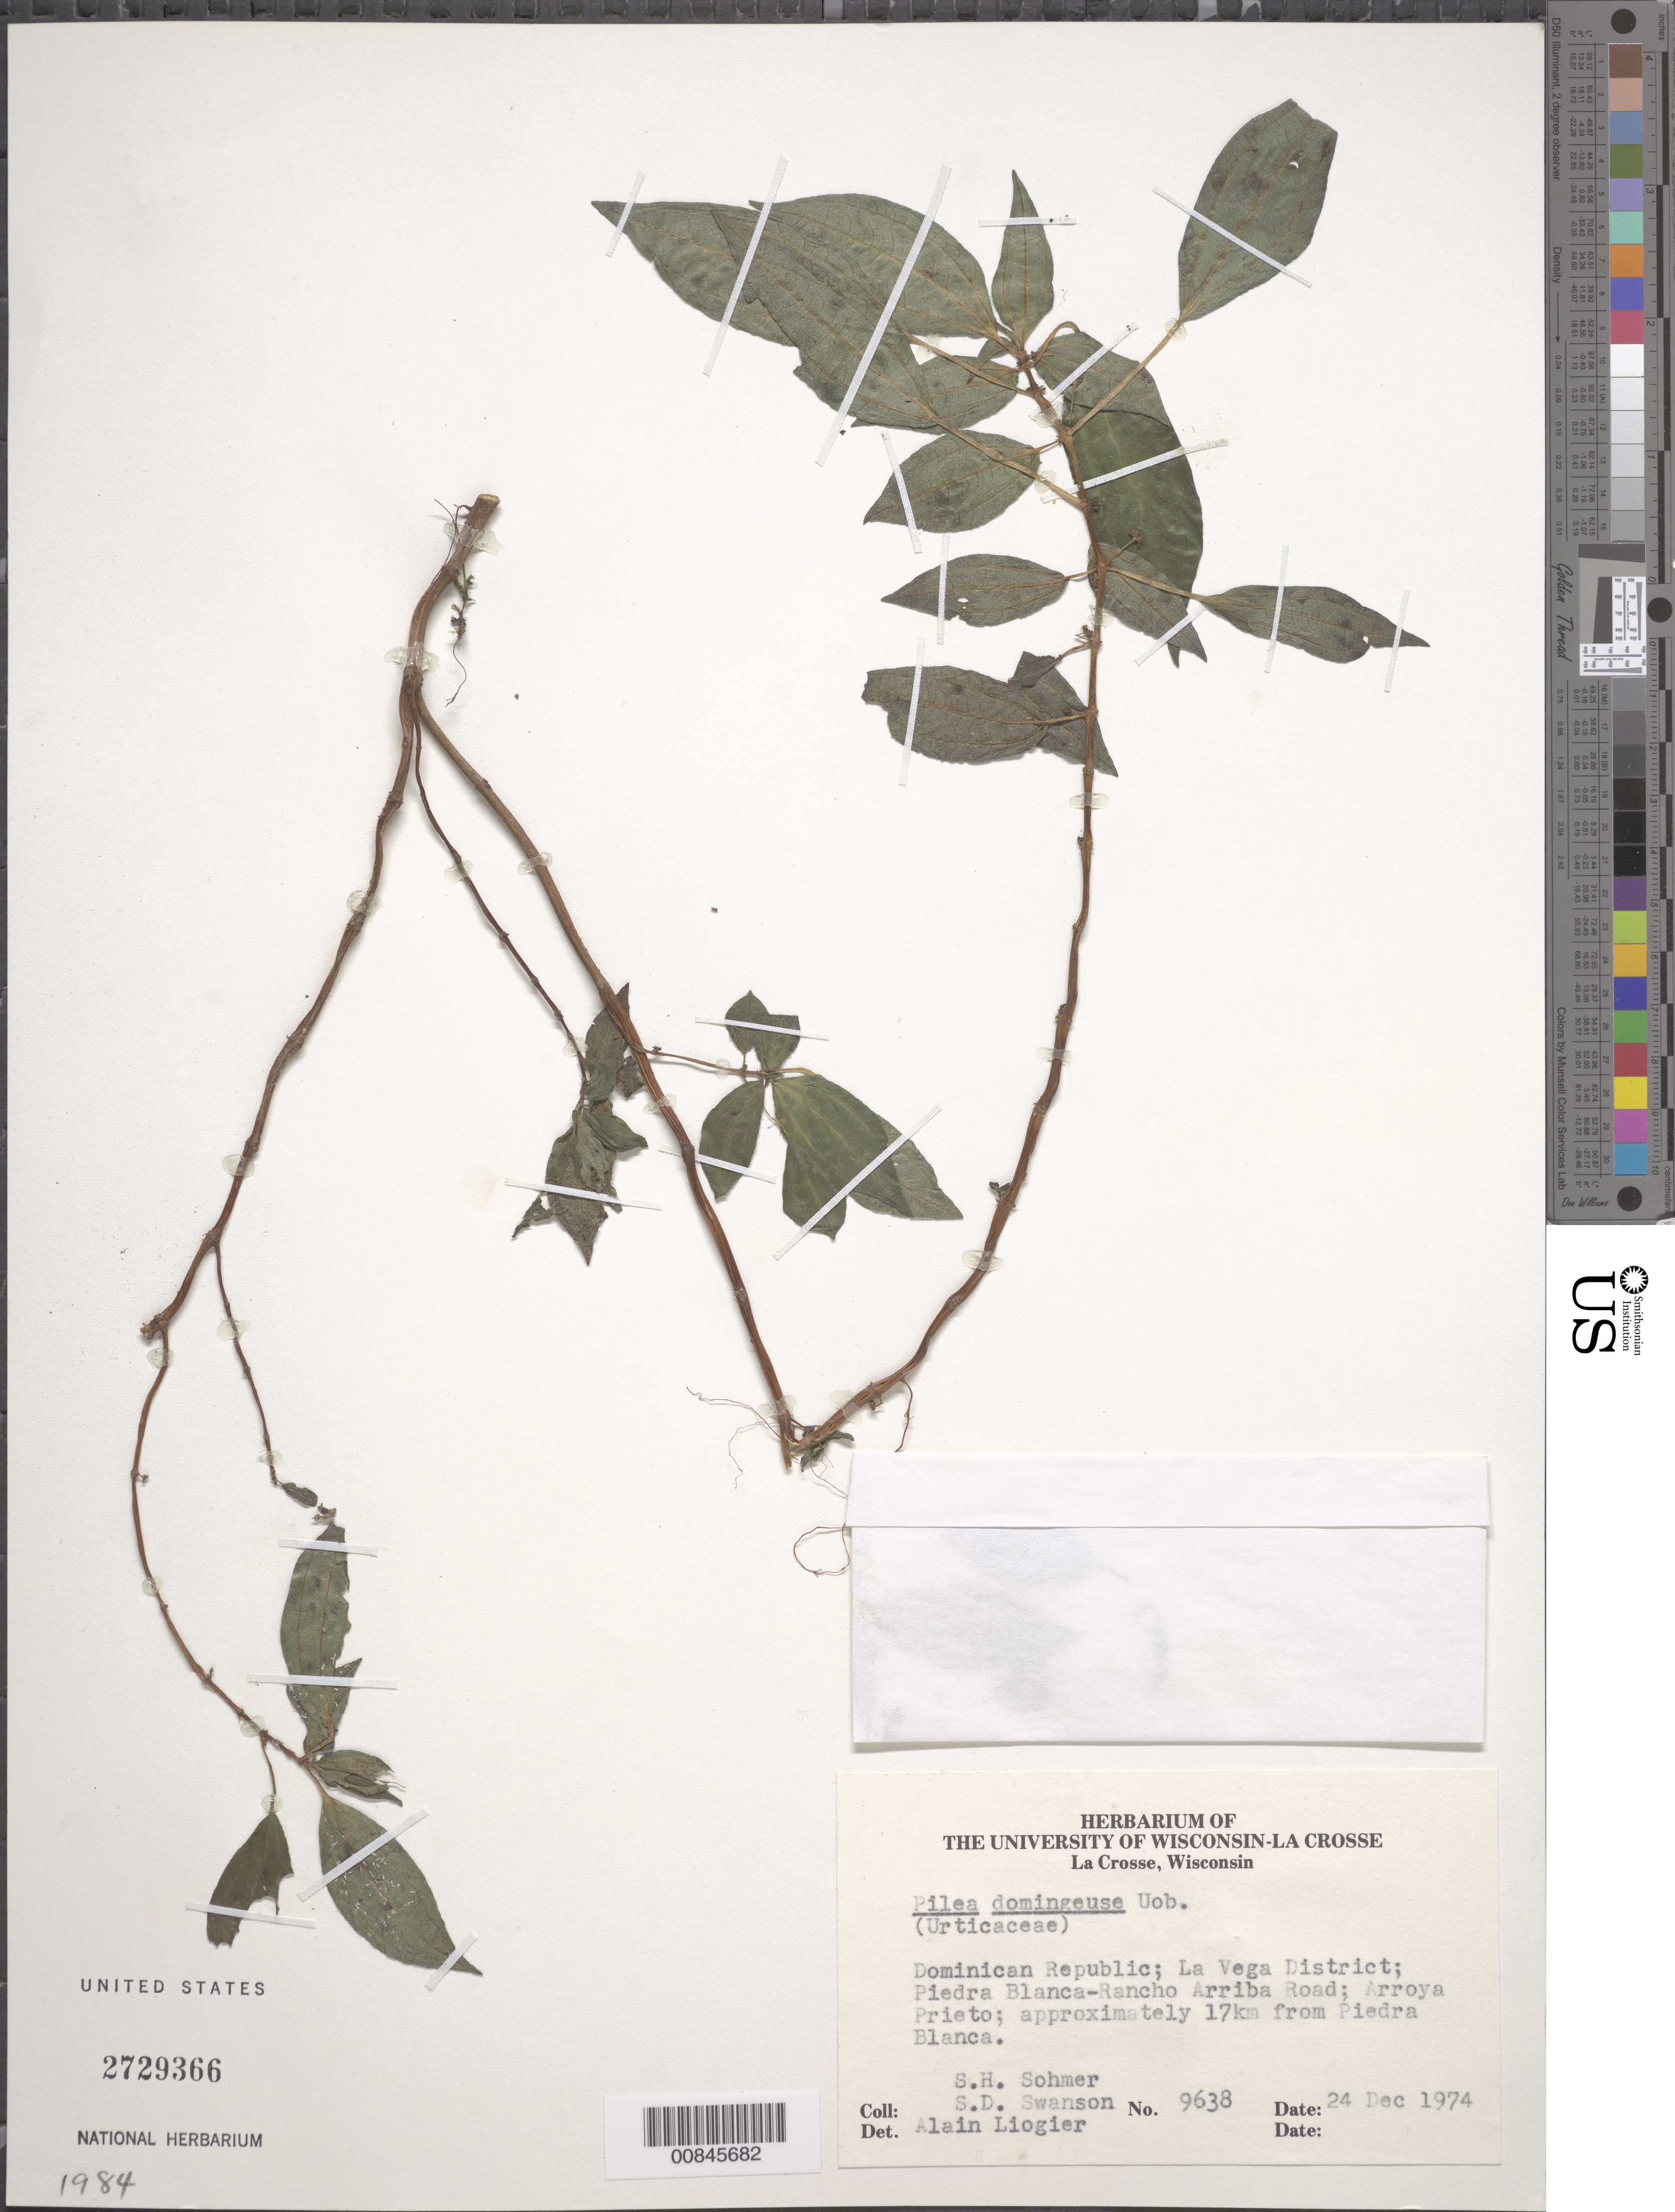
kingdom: Plantae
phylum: Tracheophyta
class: Magnoliopsida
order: Rosales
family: Urticaceae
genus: Pilea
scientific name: Pilea domingensis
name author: Urb.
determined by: Liogier, Alain H.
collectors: S. H. Sohmer & S. Swanson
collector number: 9638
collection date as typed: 24 Dec 1974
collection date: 1974-12-24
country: Dominican Republic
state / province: La Vega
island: Hispaniola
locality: Piedra Blanca - Rancho Arriba Road; Arroyo Prieto; approximately 17 km from Piedra Blanca.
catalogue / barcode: US 2729366